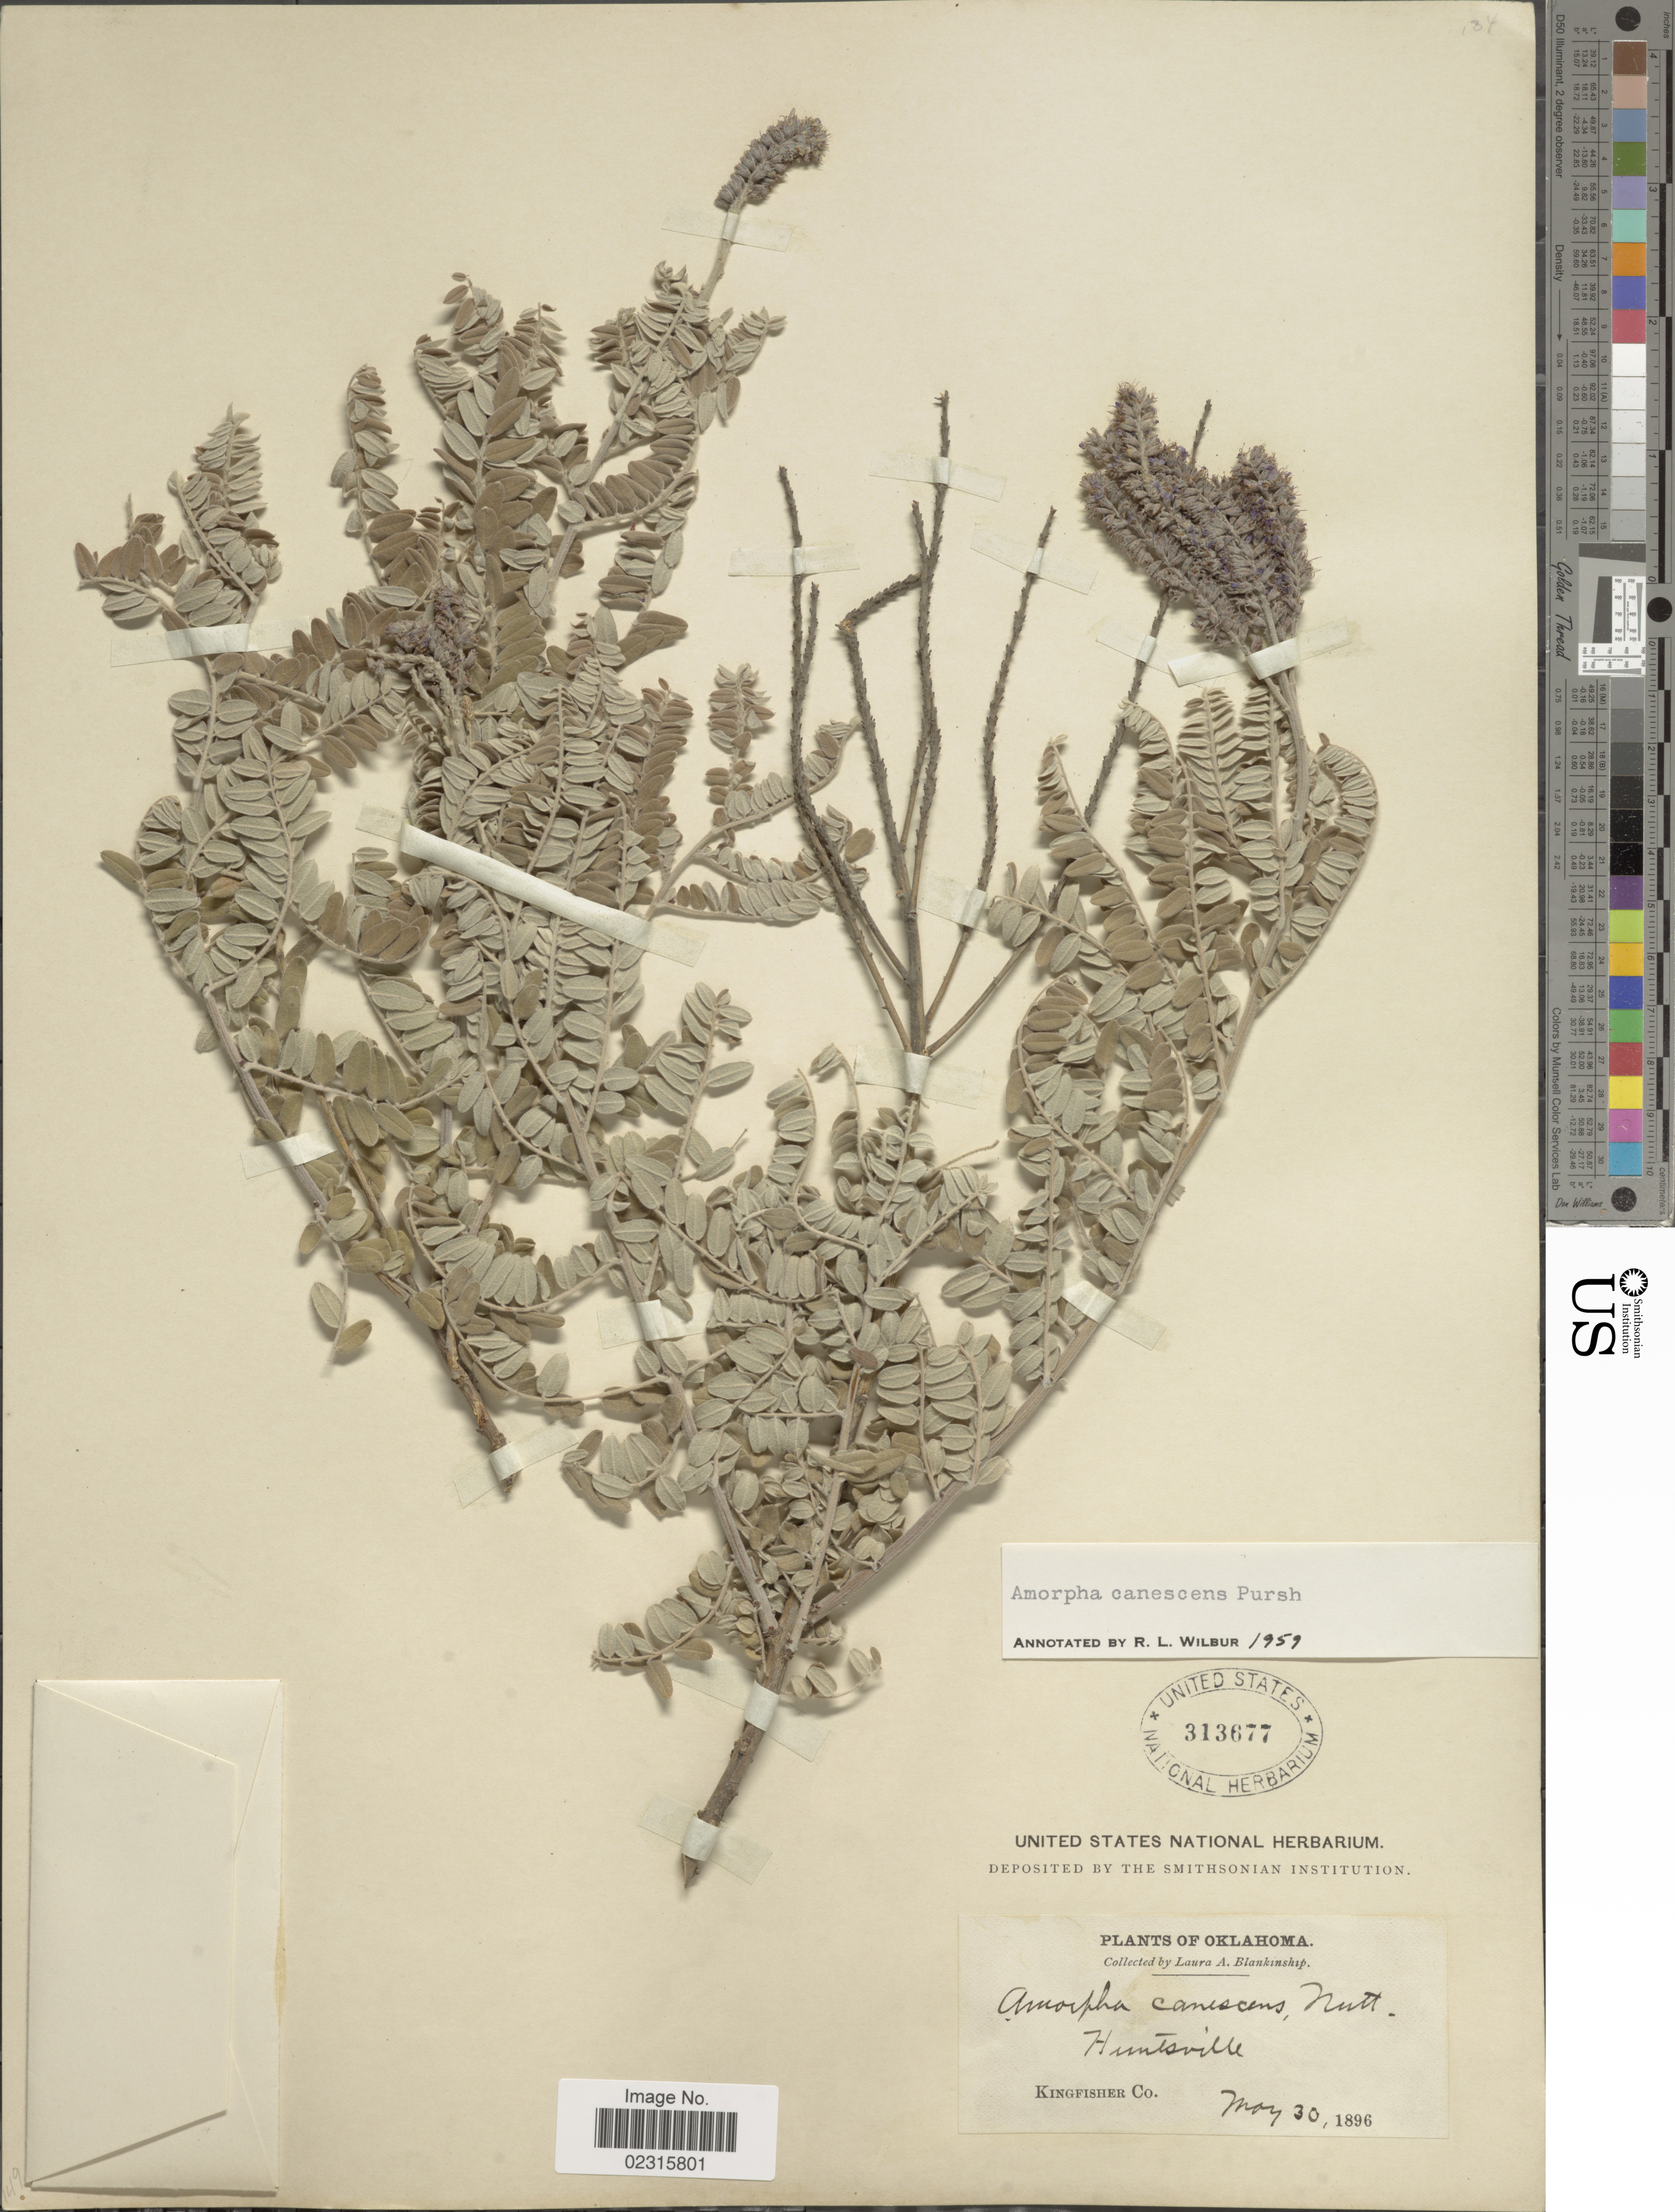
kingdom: Plantae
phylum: Tracheophyta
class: Magnoliopsida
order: Fabales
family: Fabaceae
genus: Amorpha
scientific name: Amorpha canescens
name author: Pursh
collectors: L. A. Blankinship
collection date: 1896-05-30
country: United States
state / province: Oklahoma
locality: Huntsville, Kingfisher Co.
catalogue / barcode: US 313677